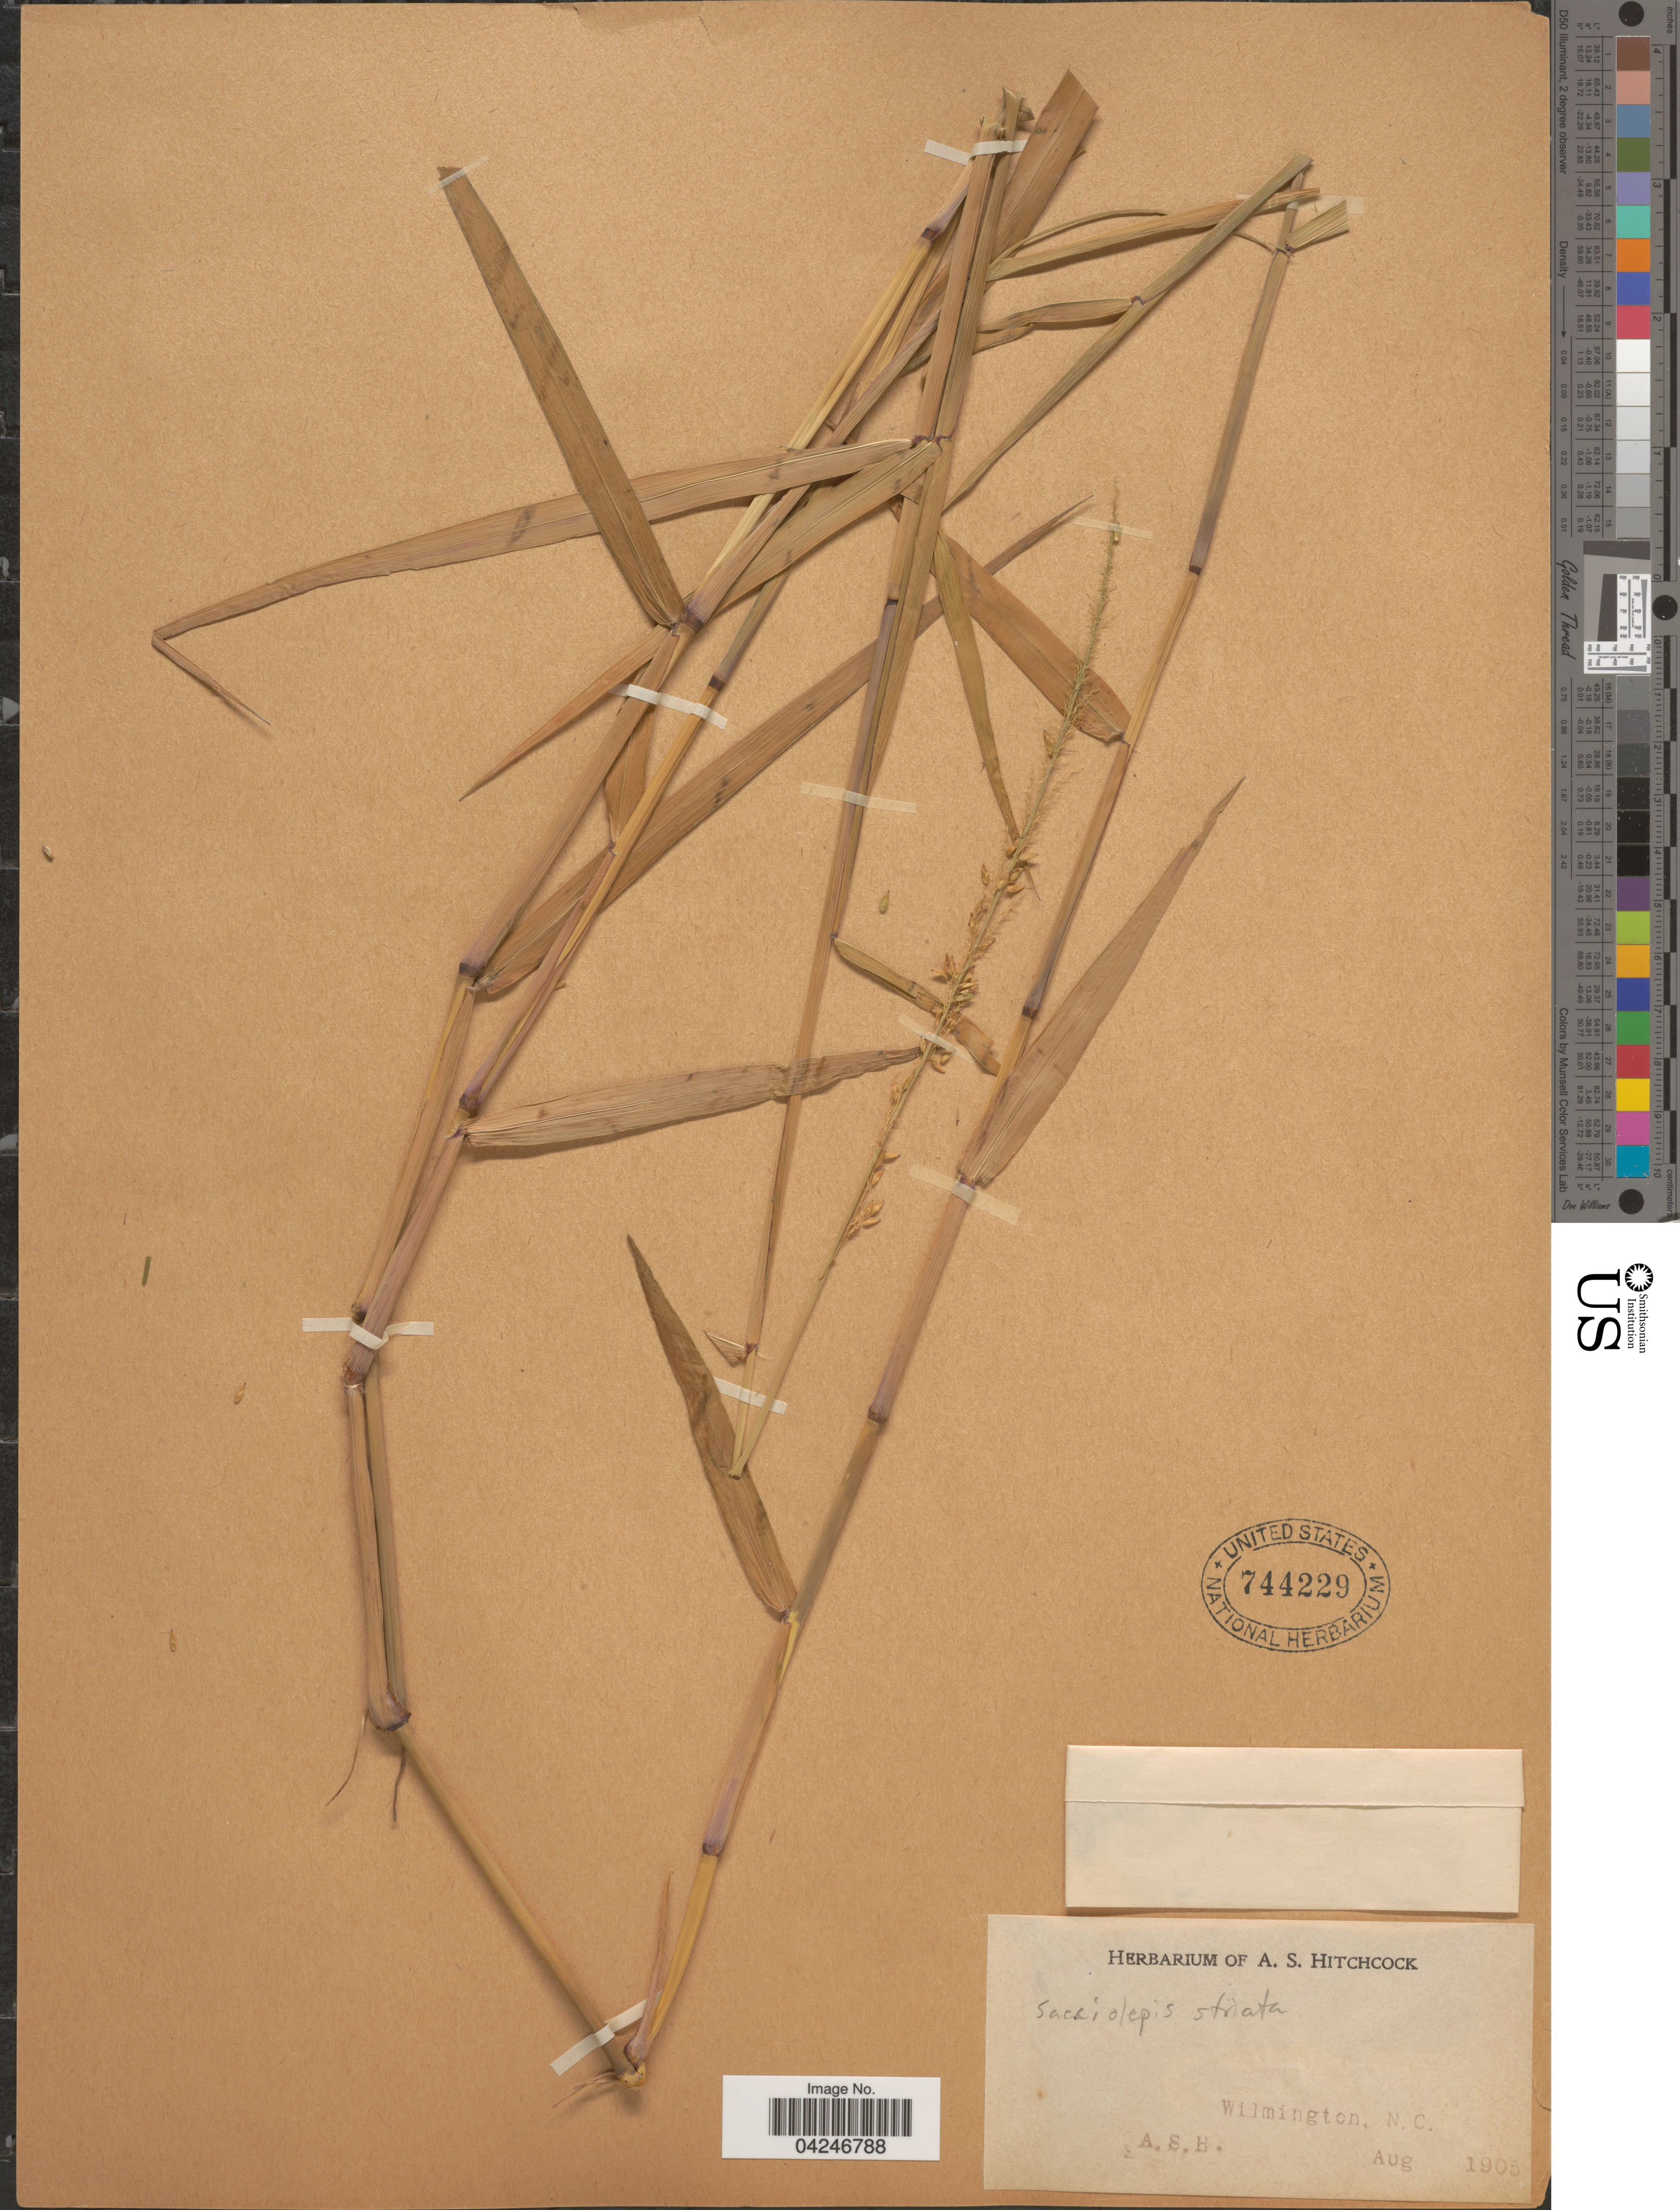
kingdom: Plantae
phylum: Tracheophyta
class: Liliopsida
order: Poales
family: Poaceae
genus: Sacciolepis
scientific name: Sacciolepis striata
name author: (L.) Nash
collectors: A. S. Hitchcock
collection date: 1905-08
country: United States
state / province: North Carolina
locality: Wilmington.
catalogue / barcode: US 744229